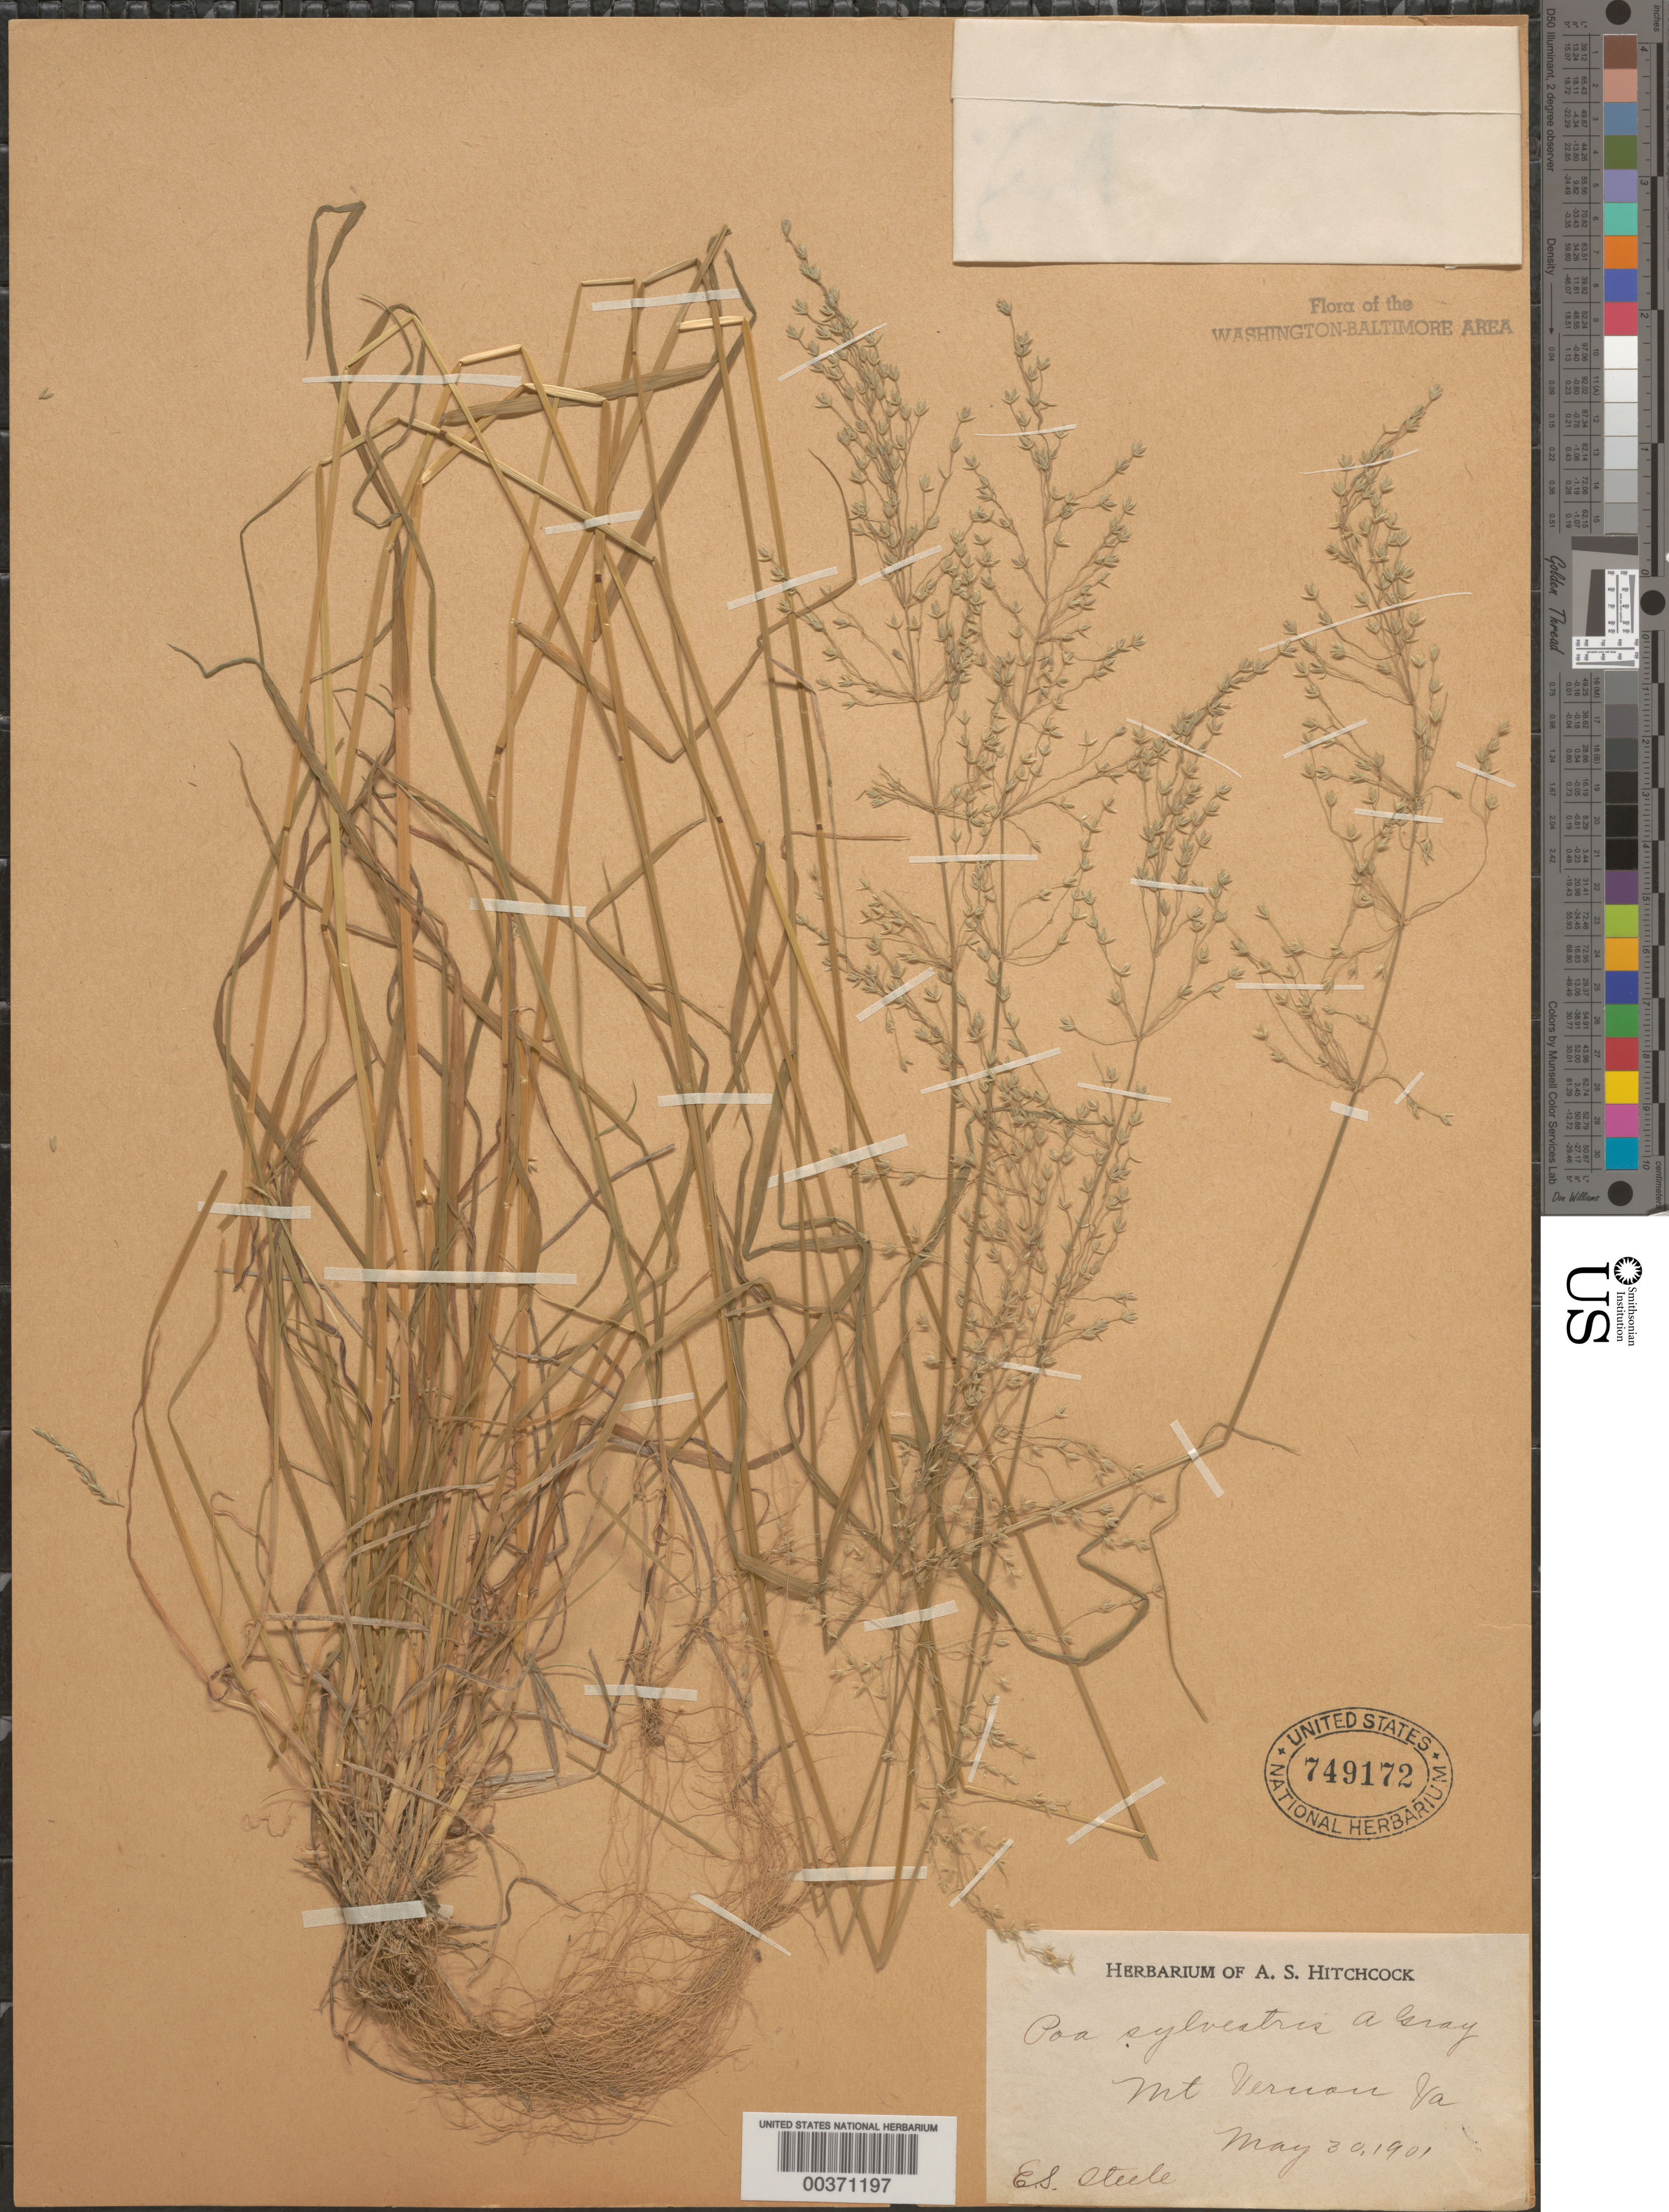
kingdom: Plantae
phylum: Tracheophyta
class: Liliopsida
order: Poales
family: Poaceae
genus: Poa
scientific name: Poa sylvestris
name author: A. Gray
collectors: E. Steele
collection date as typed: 30 May 1901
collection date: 1901-05-30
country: United States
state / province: Virginia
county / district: Fairfax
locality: Mount Vernon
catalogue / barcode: US 749172